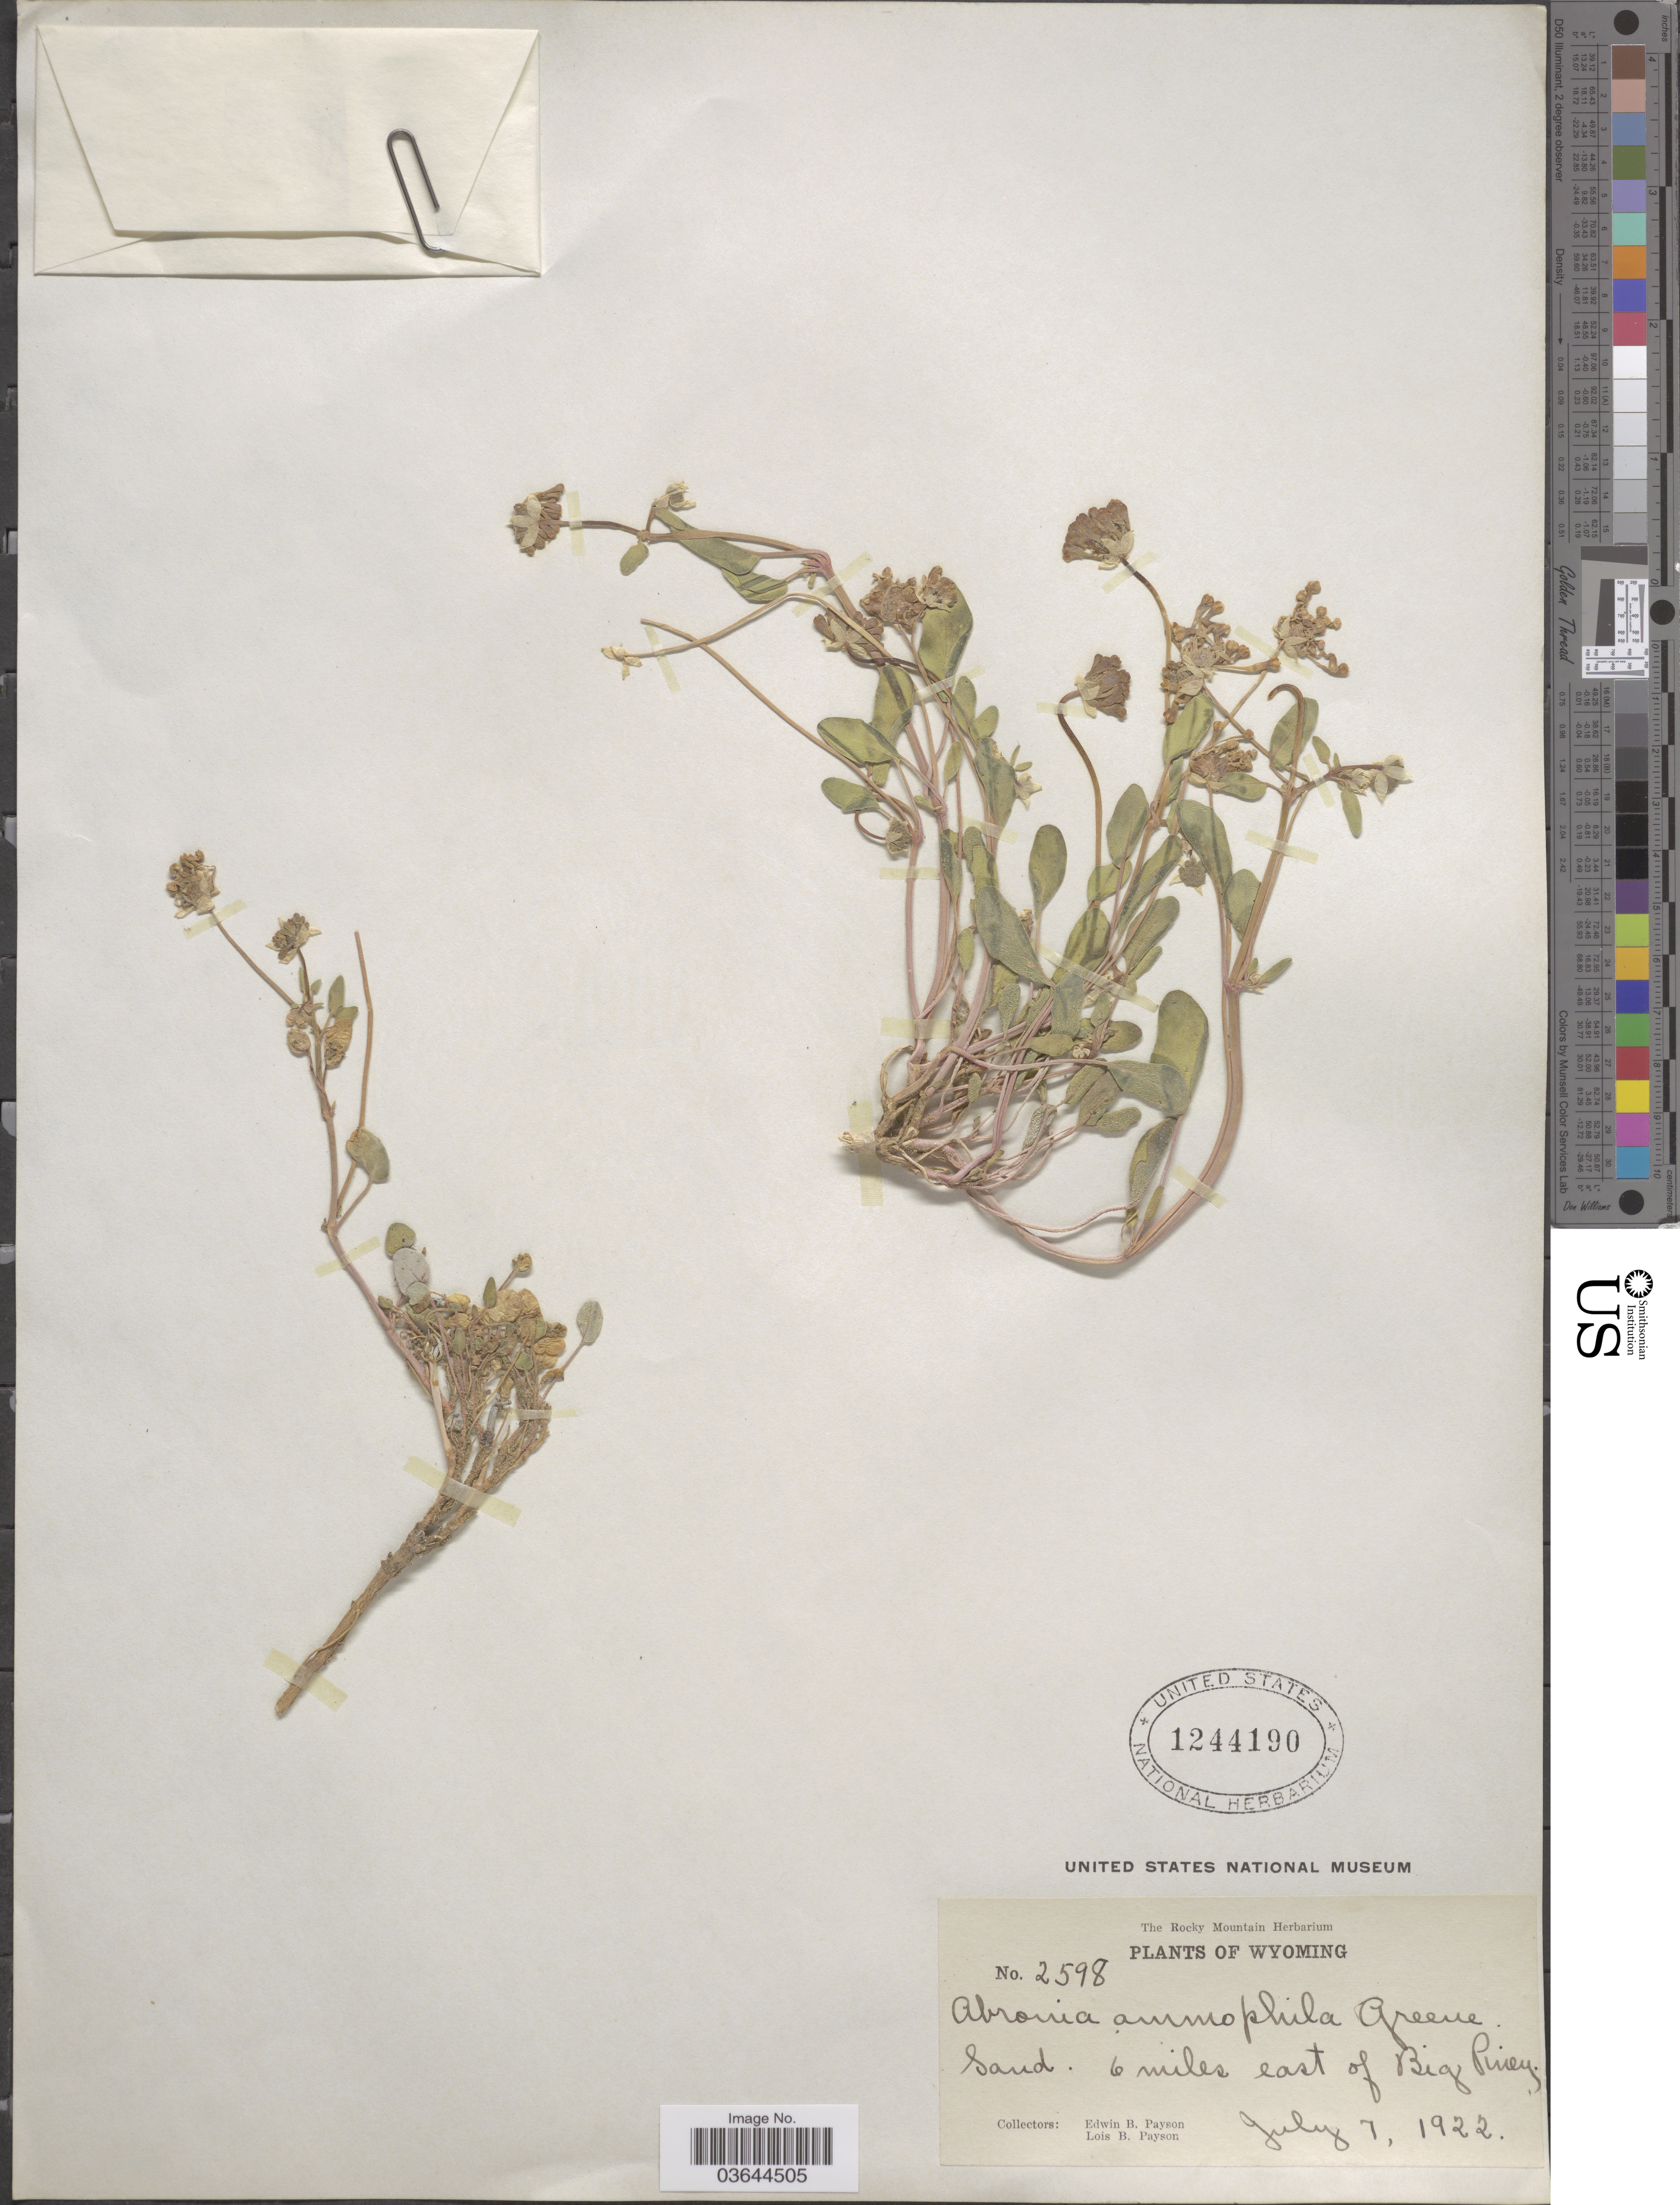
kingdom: Plantae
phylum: Tracheophyta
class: Magnoliopsida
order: Caryophyllales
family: Nyctaginaceae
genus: Abronia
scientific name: Abronia ammophila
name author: Greene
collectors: E. B. Payson & L. Payson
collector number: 2598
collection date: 1922-07-07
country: United States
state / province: Wyoming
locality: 6 miles east of Big Piney.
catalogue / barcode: US 1244190